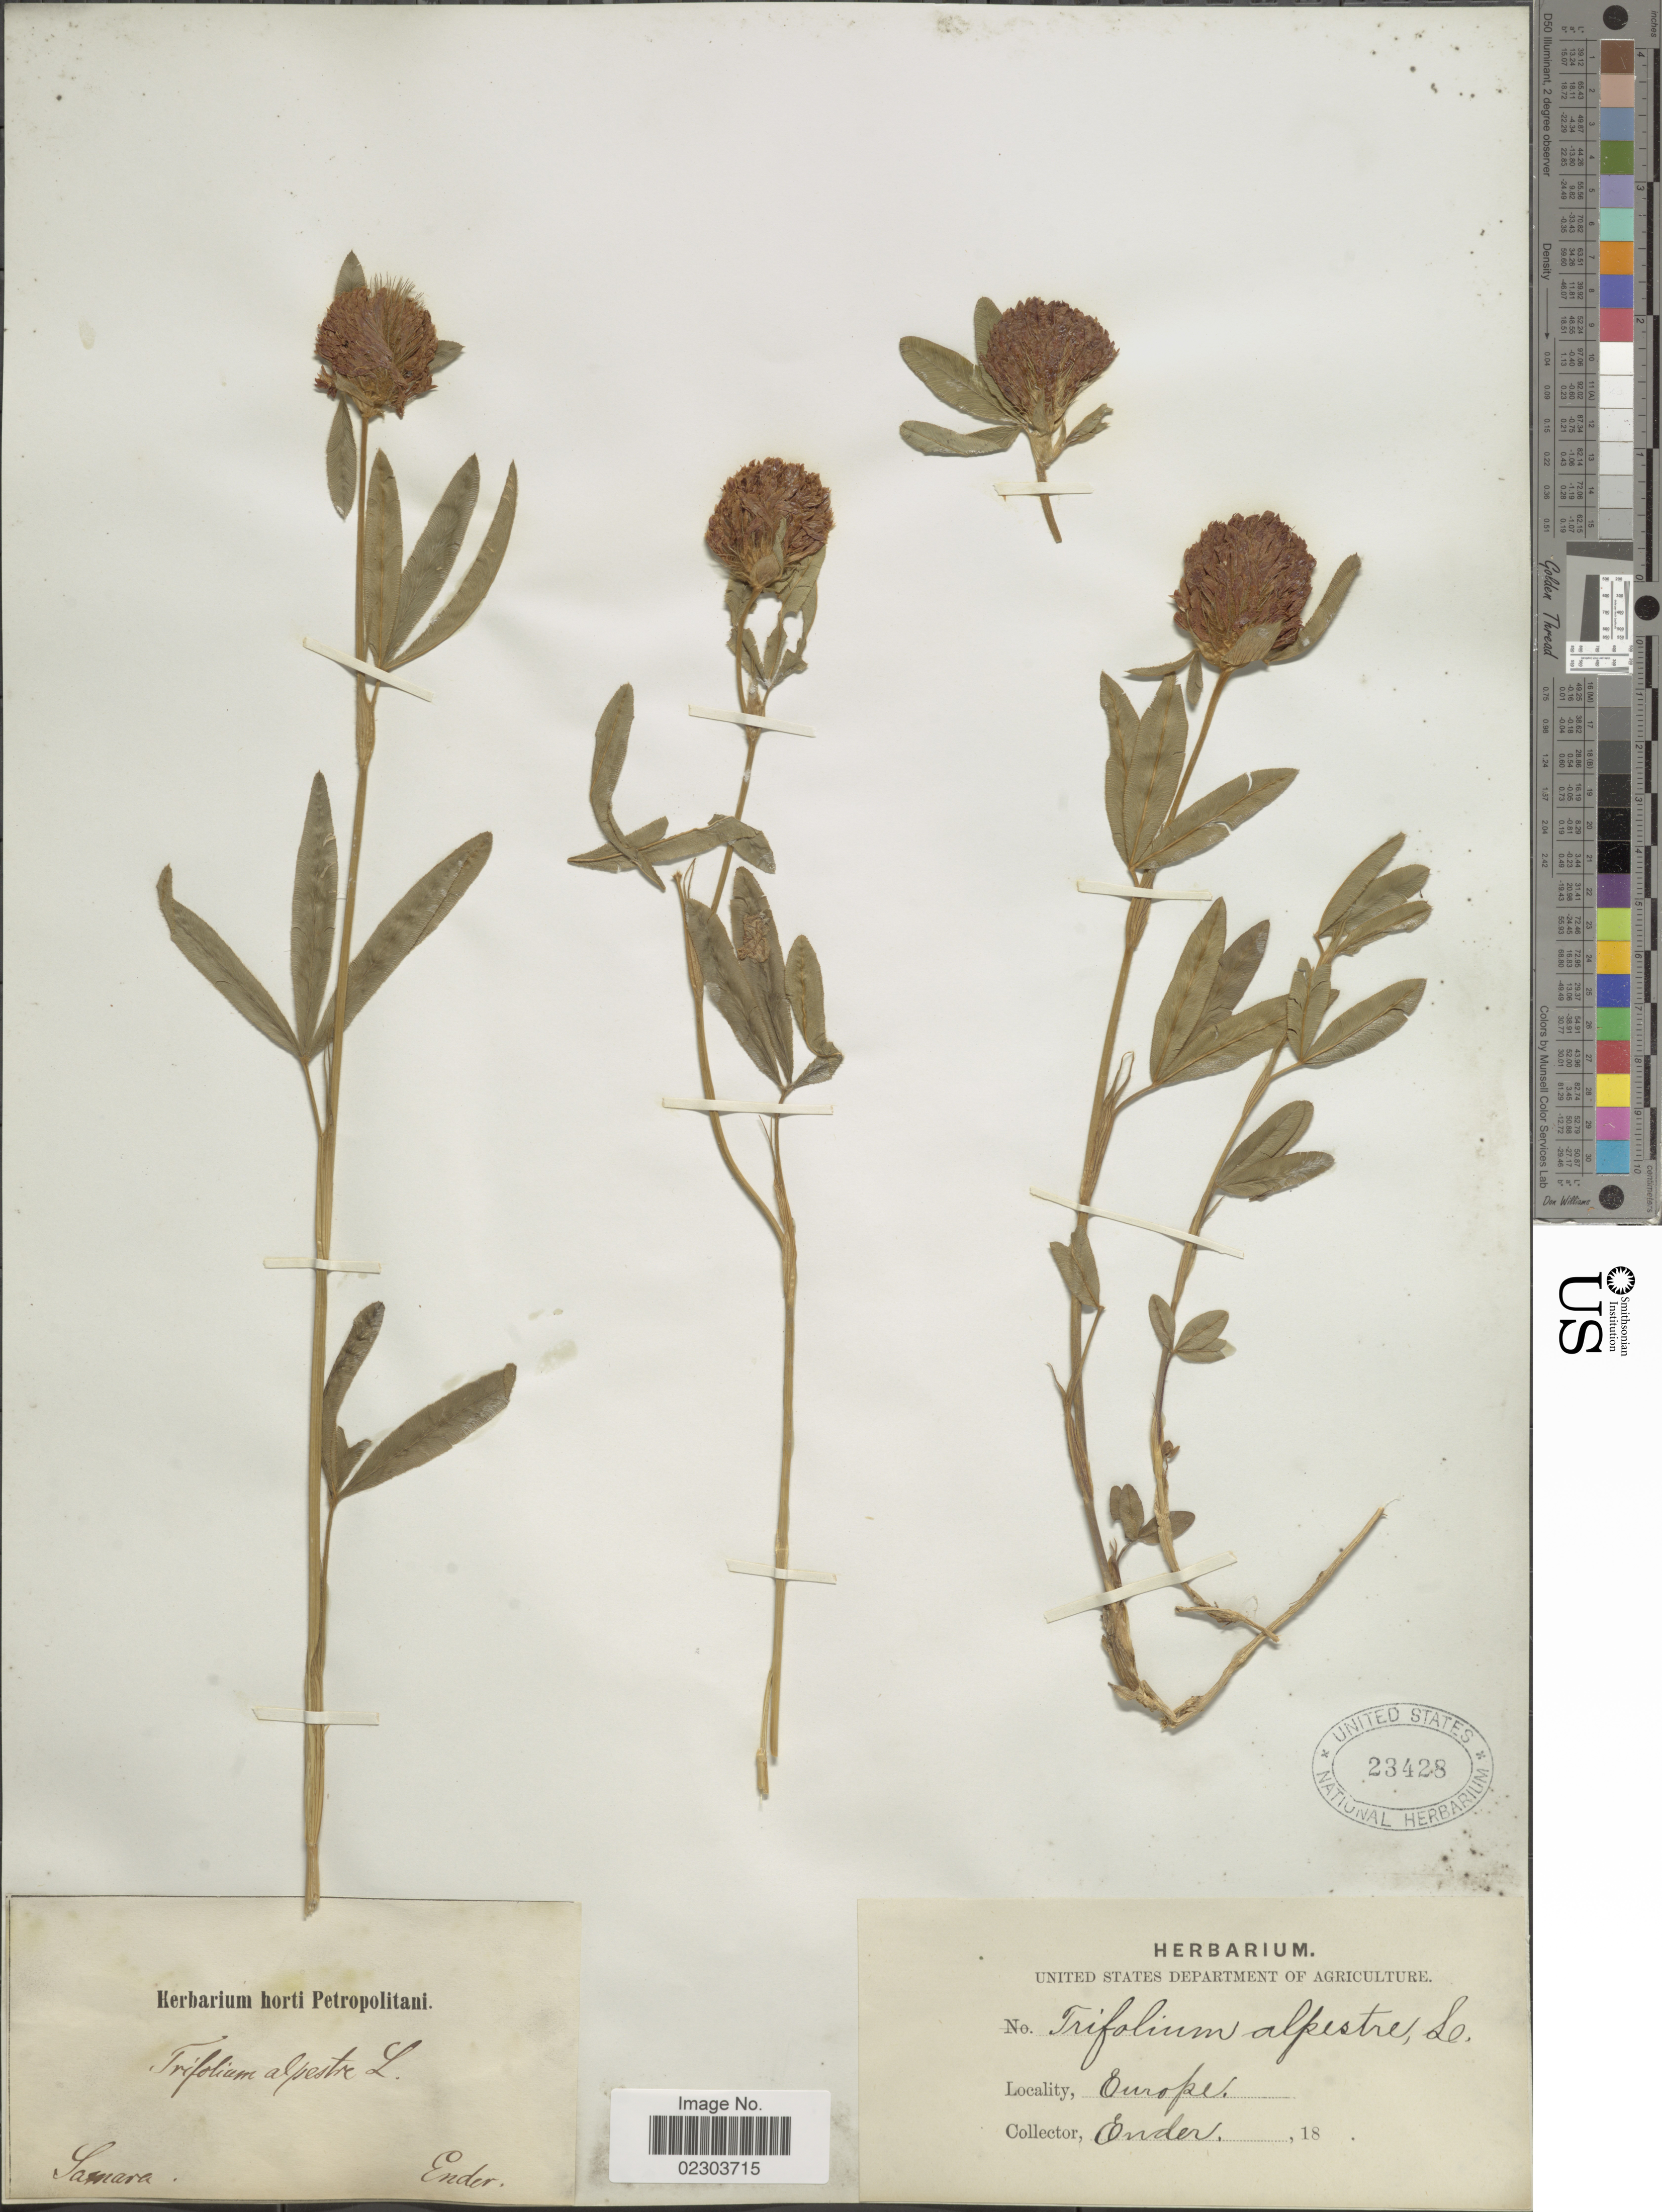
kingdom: Plantae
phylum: Tracheophyta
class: Magnoliopsida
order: Fabales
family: Fabaceae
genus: Trifolium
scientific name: Trifolium alpestre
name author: L.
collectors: Ender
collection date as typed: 18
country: Russian Federation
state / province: Samara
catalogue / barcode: US 23428